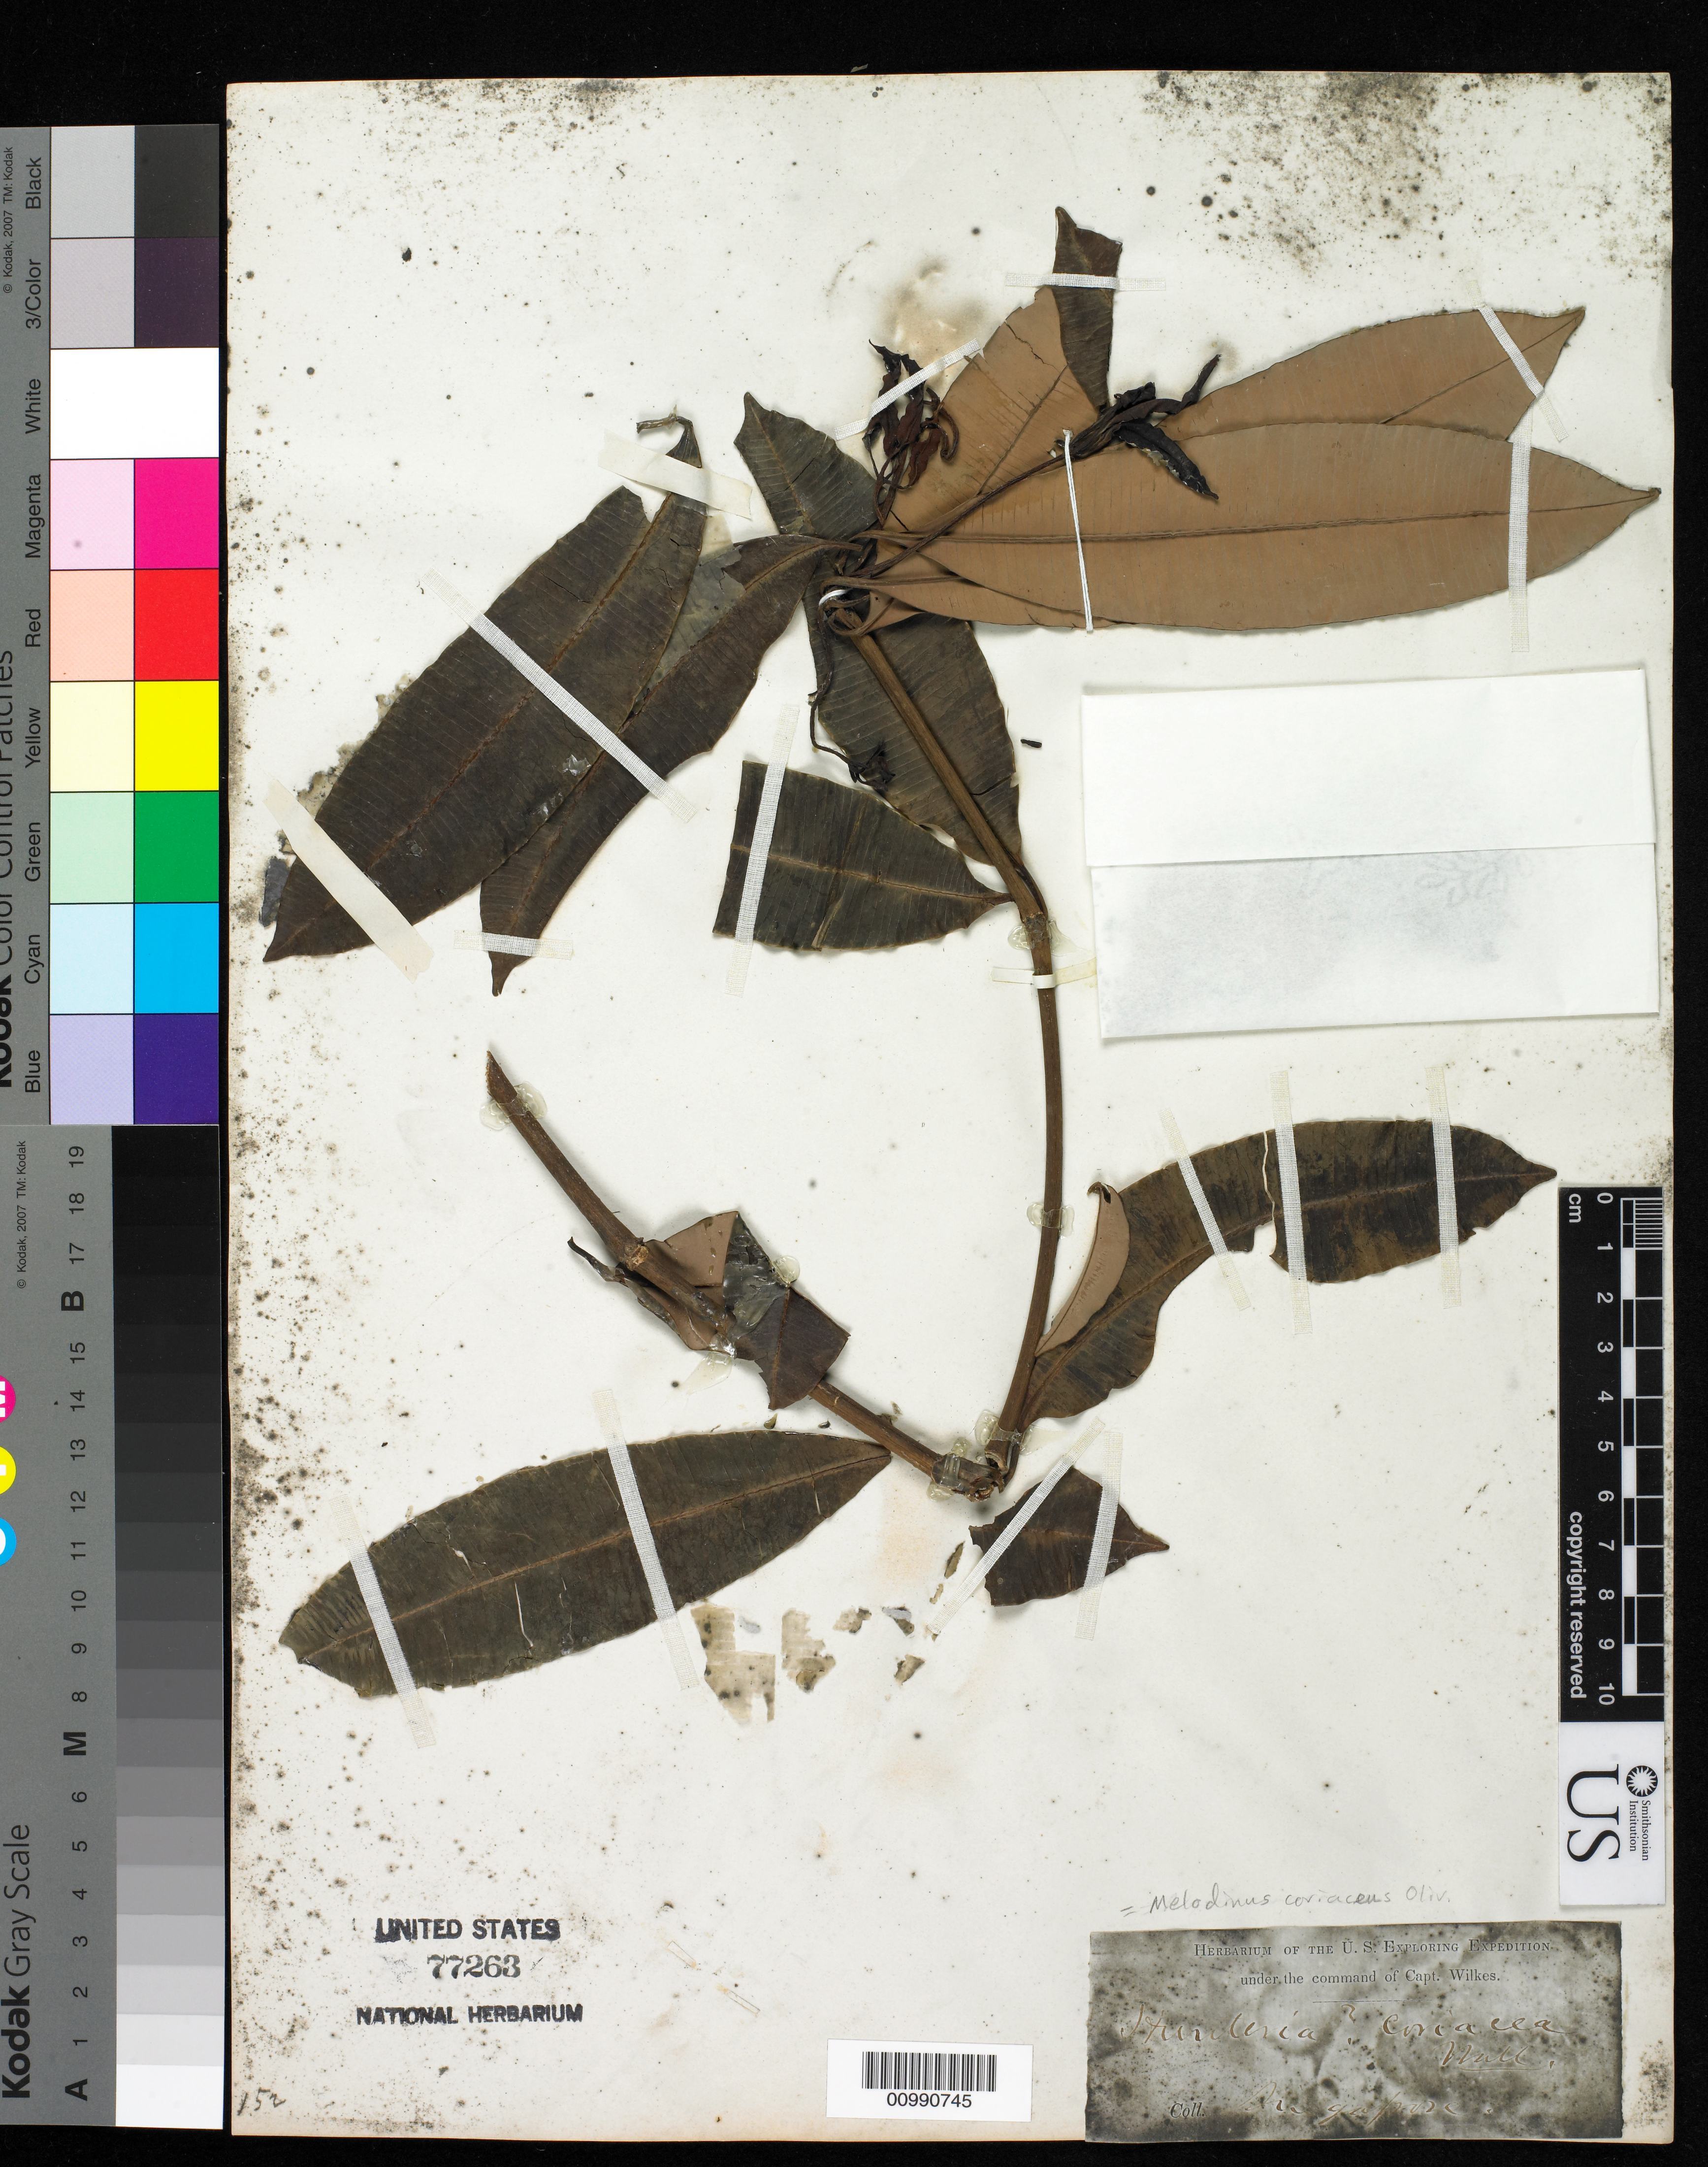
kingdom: Plantae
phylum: Tracheophyta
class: Magnoliopsida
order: Gentianales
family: Apocynaceae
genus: Melodinus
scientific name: Melodinus coriaceus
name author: Oliv.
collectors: Wilkes Explor. Exped.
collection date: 1838/1842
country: Singapore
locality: Singapore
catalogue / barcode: US 77263